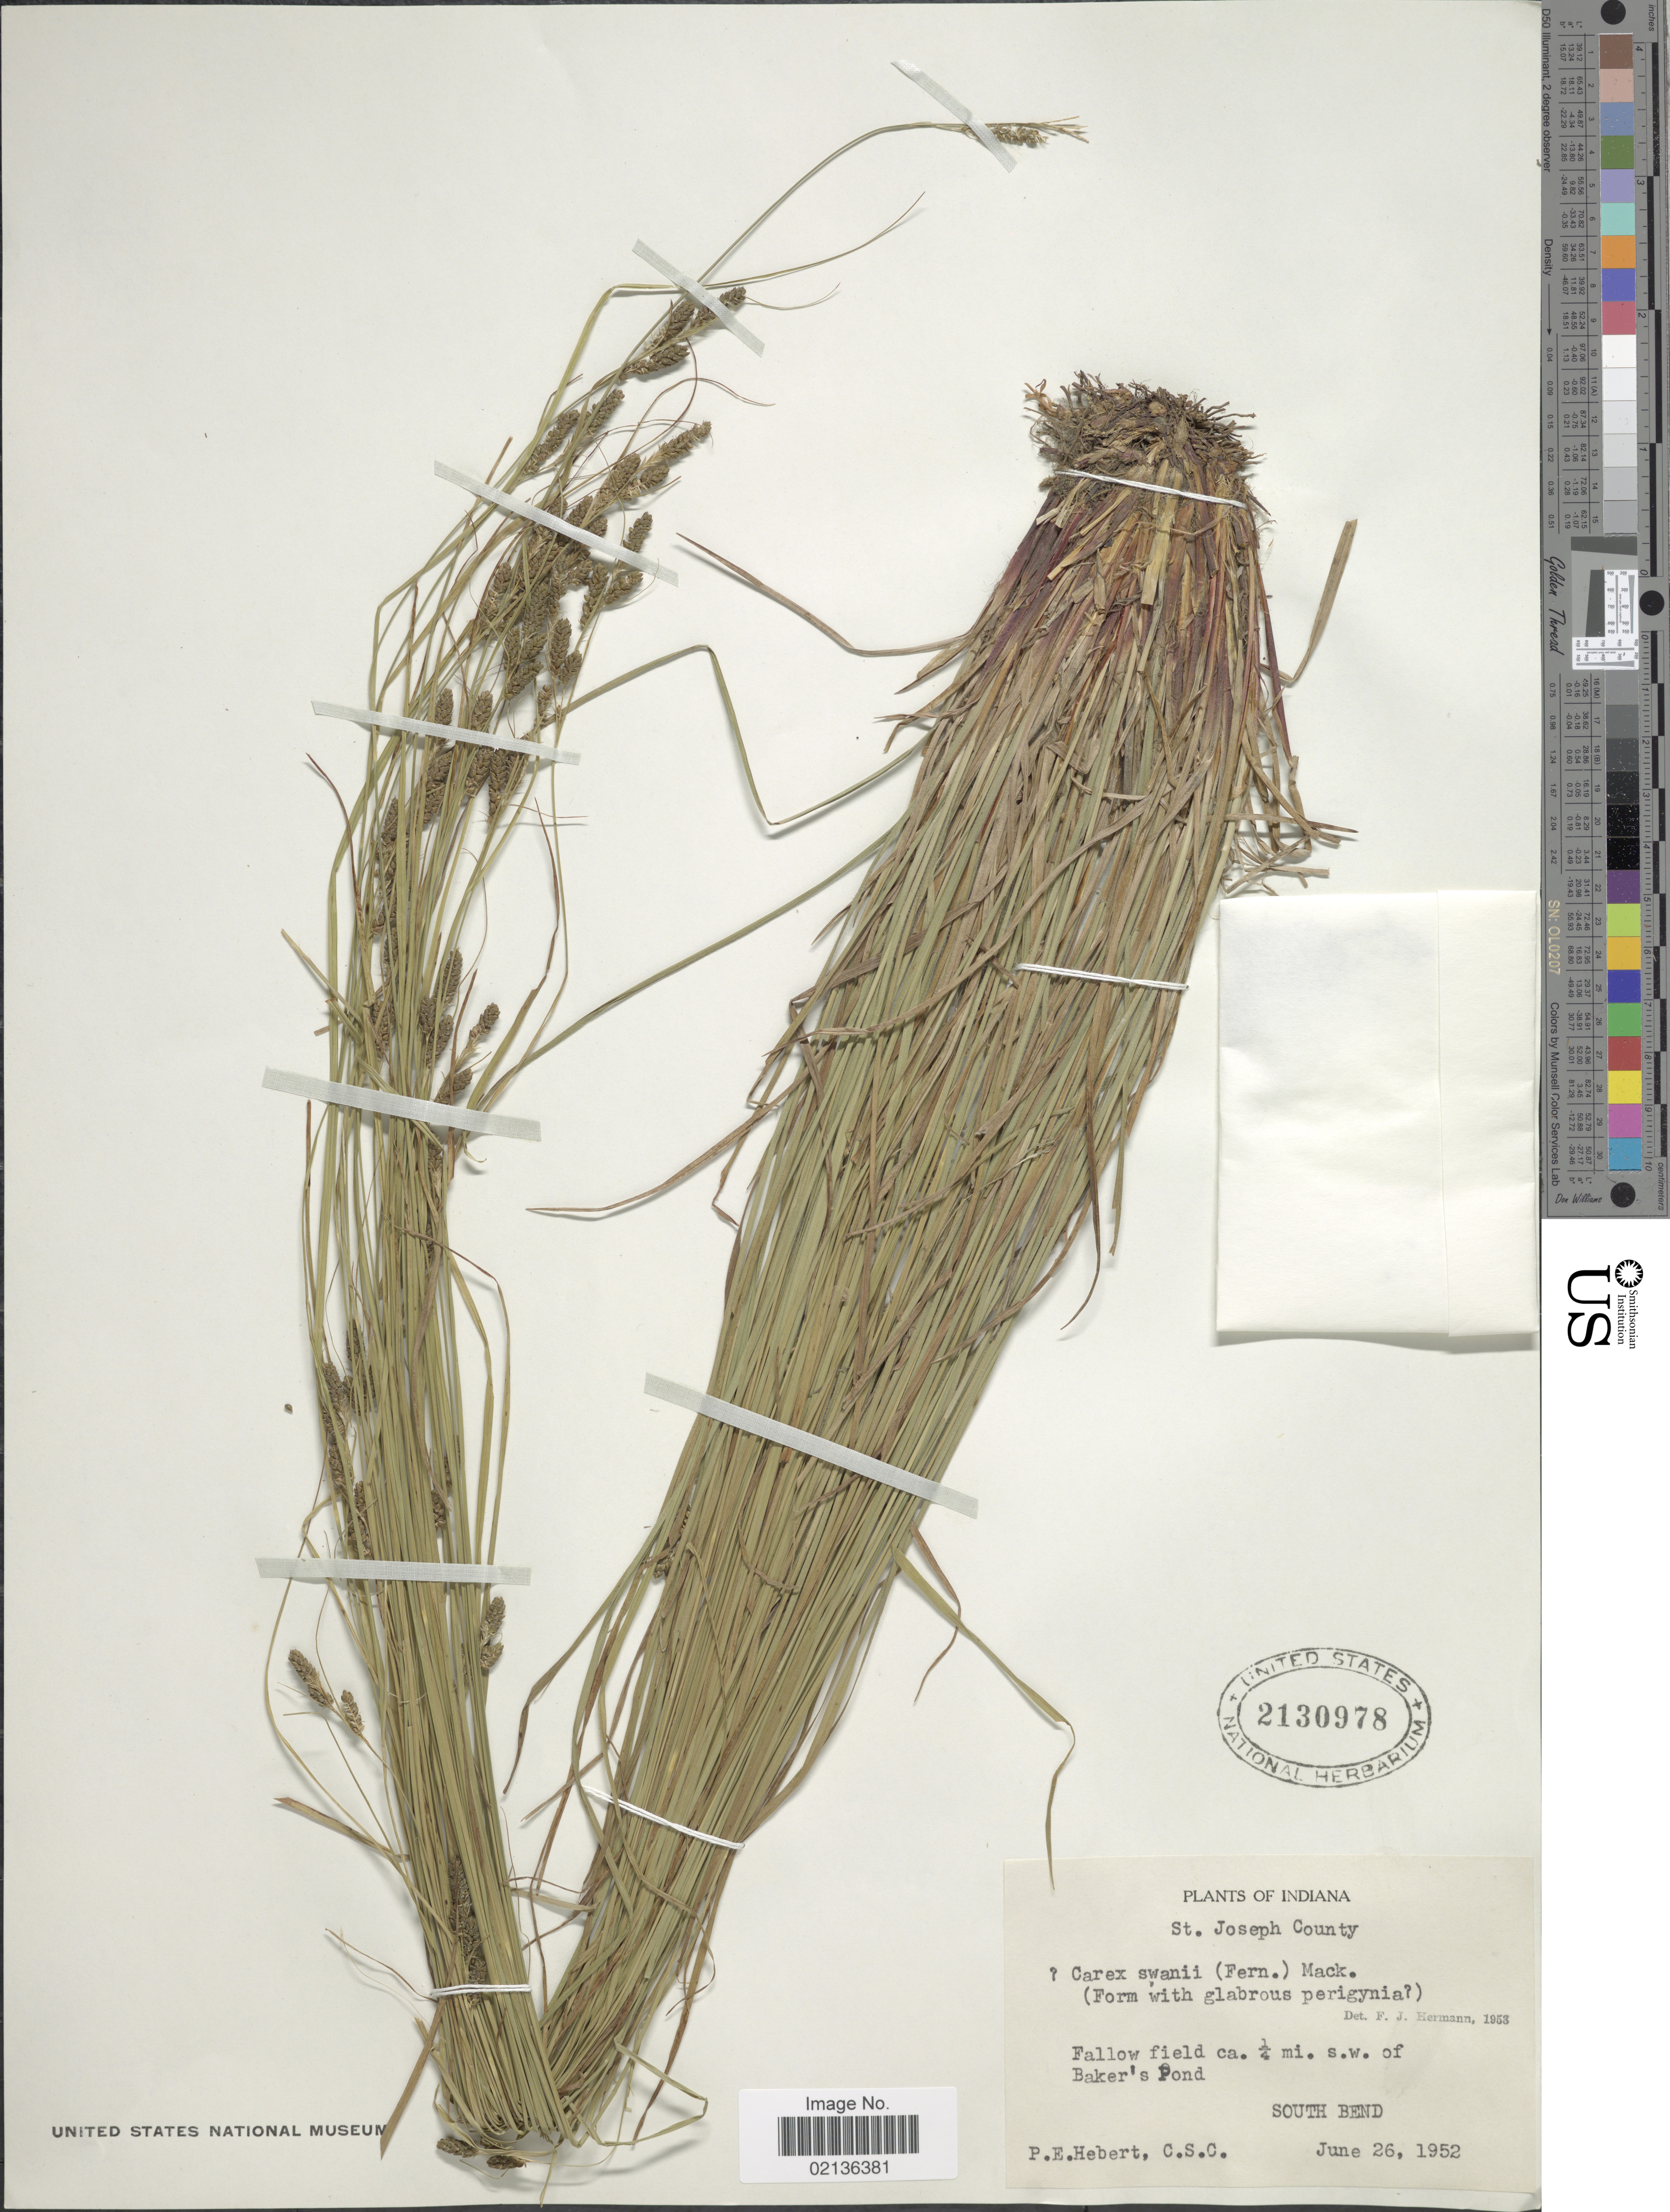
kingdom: Plantae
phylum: Tracheophyta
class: Liliopsida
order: Poales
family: Cyperaceae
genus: Carex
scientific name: Carex swanii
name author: (Fernald) Mack.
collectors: P. Hebert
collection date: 1952-06-26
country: United States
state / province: Indiana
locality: St. Joseph County, Fallow field, ¼ mi, s. w. of Baker's Pond, South Bend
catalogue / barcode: US 2130978